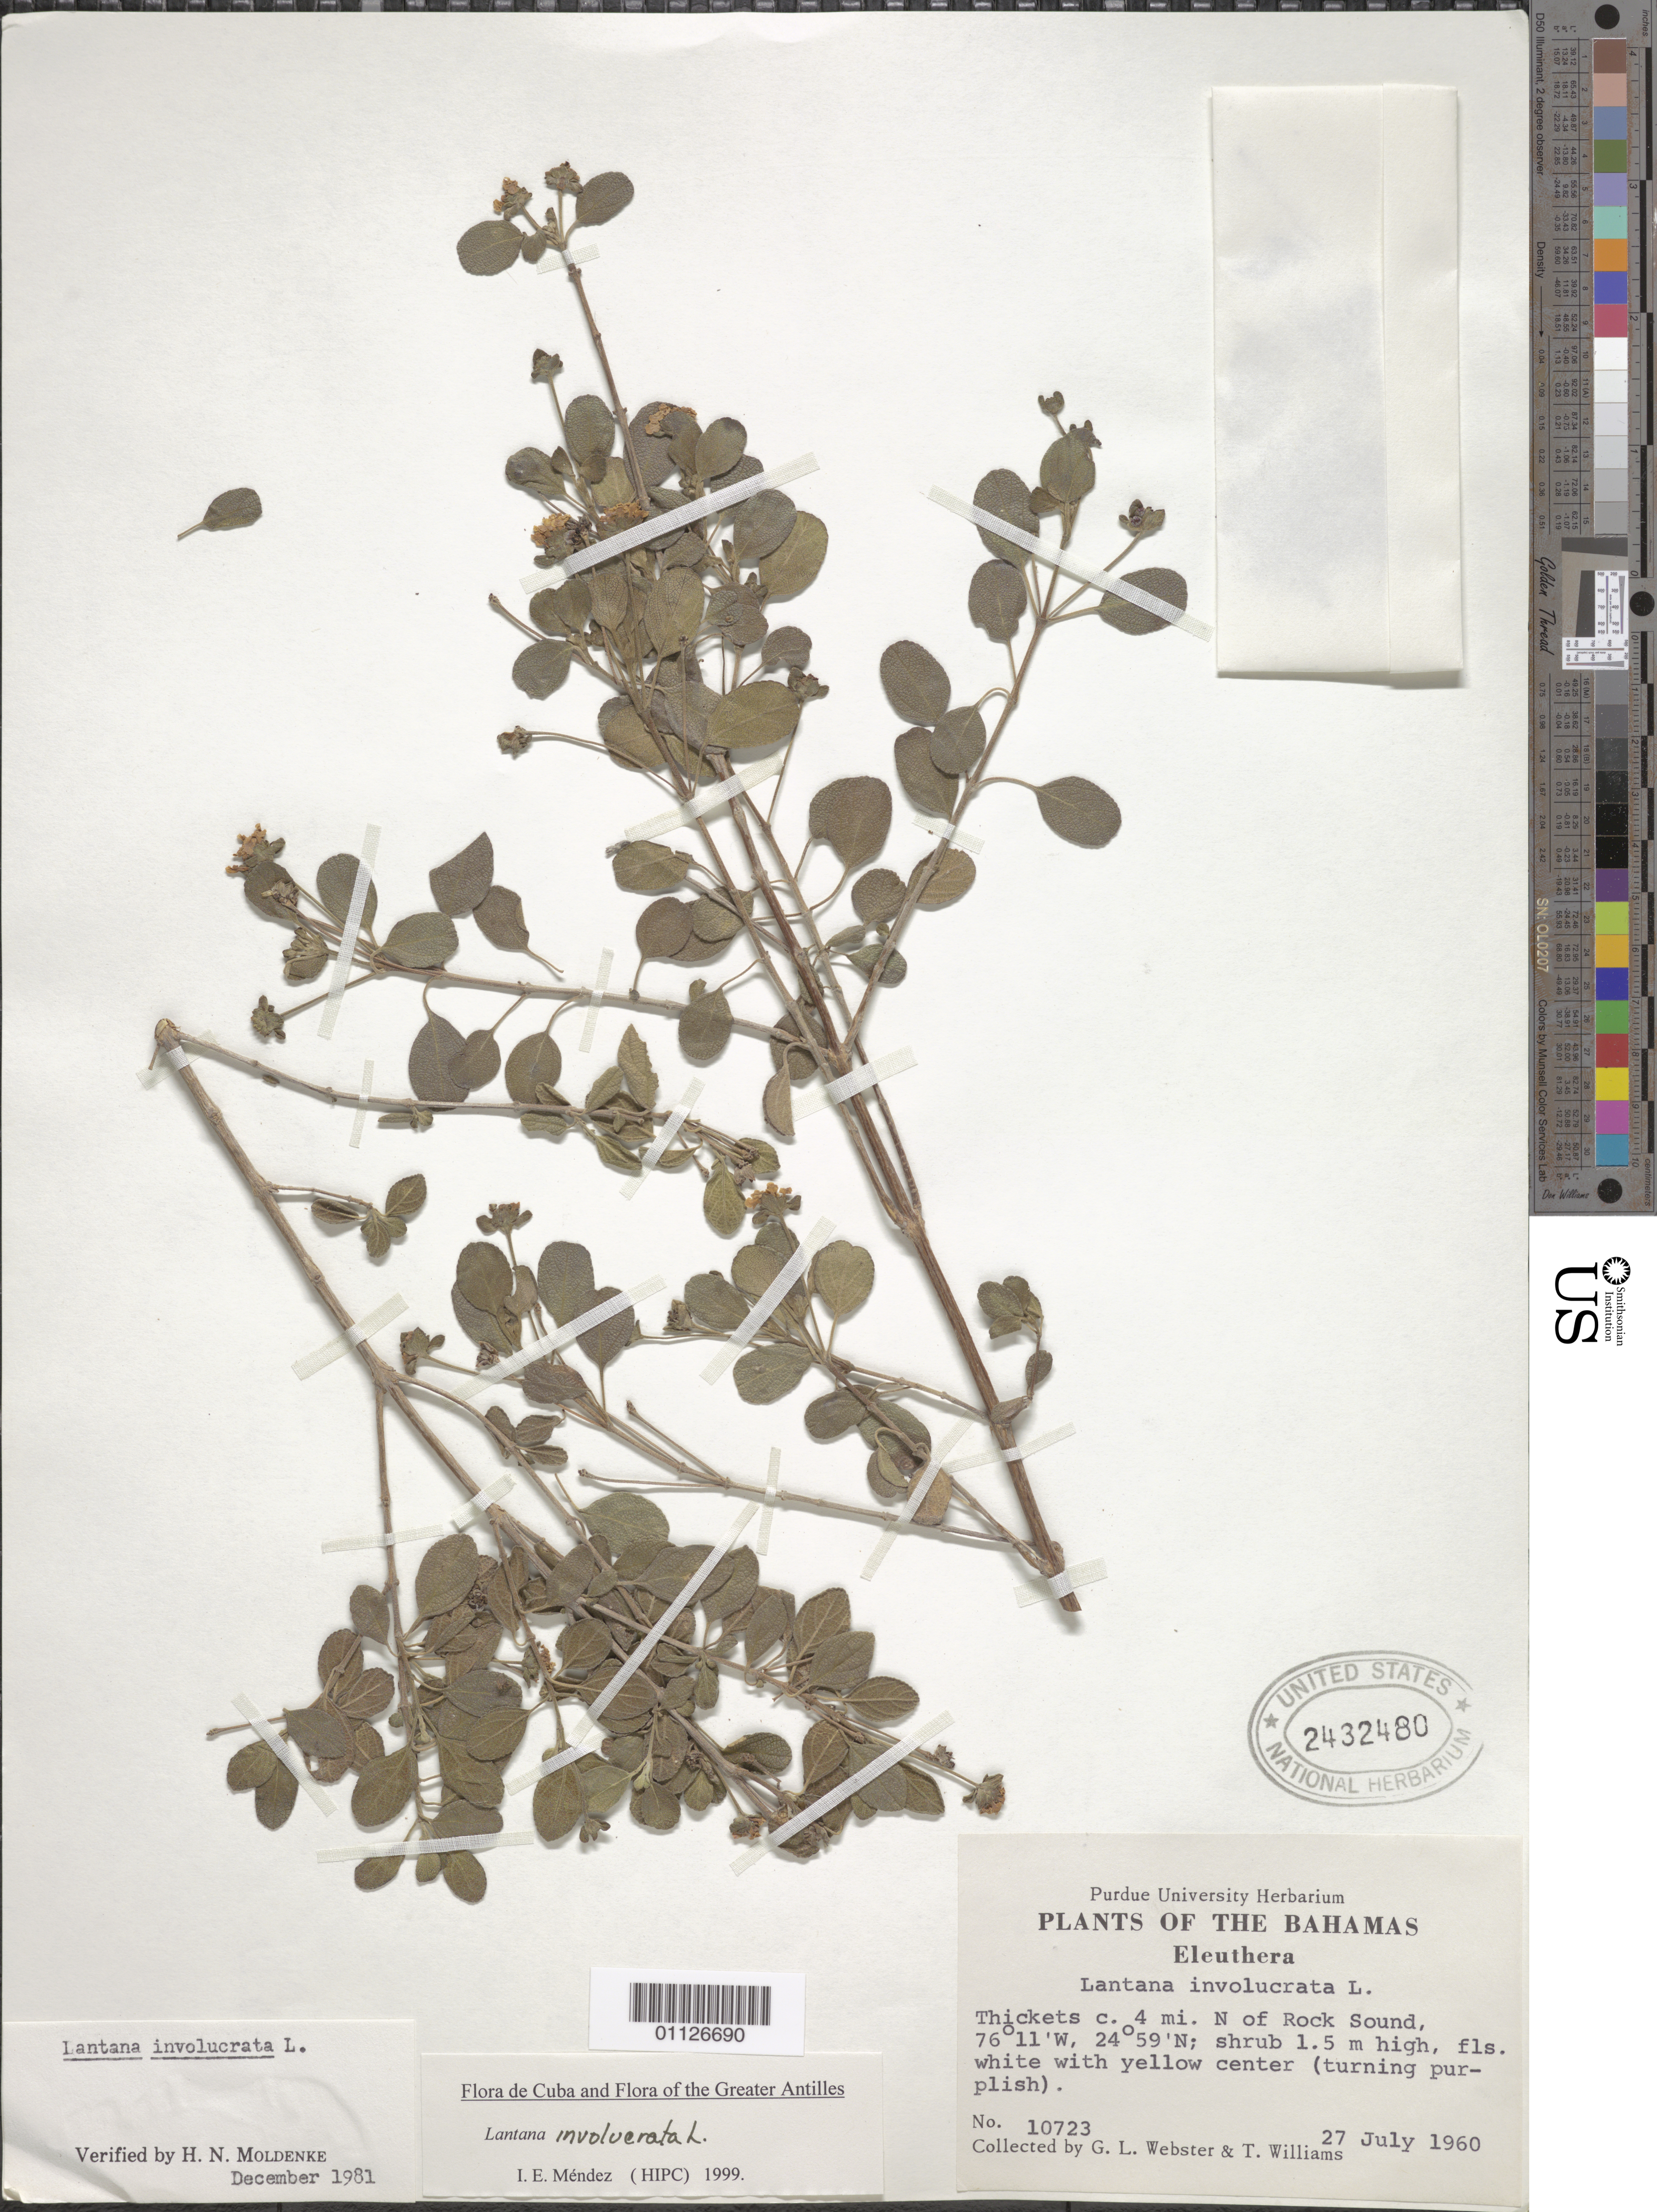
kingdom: Plantae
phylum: Tracheophyta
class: Magnoliopsida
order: Lamiales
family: Verbenaceae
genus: Lantana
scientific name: Lantana involucrata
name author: L.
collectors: G. L. Webster & T. Williams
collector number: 10723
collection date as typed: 27 Jul 1960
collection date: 1960-07-27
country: Bahamas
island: Eleuthera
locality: Thickets c. 4 mi N of Rock Sound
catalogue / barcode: US 2432480